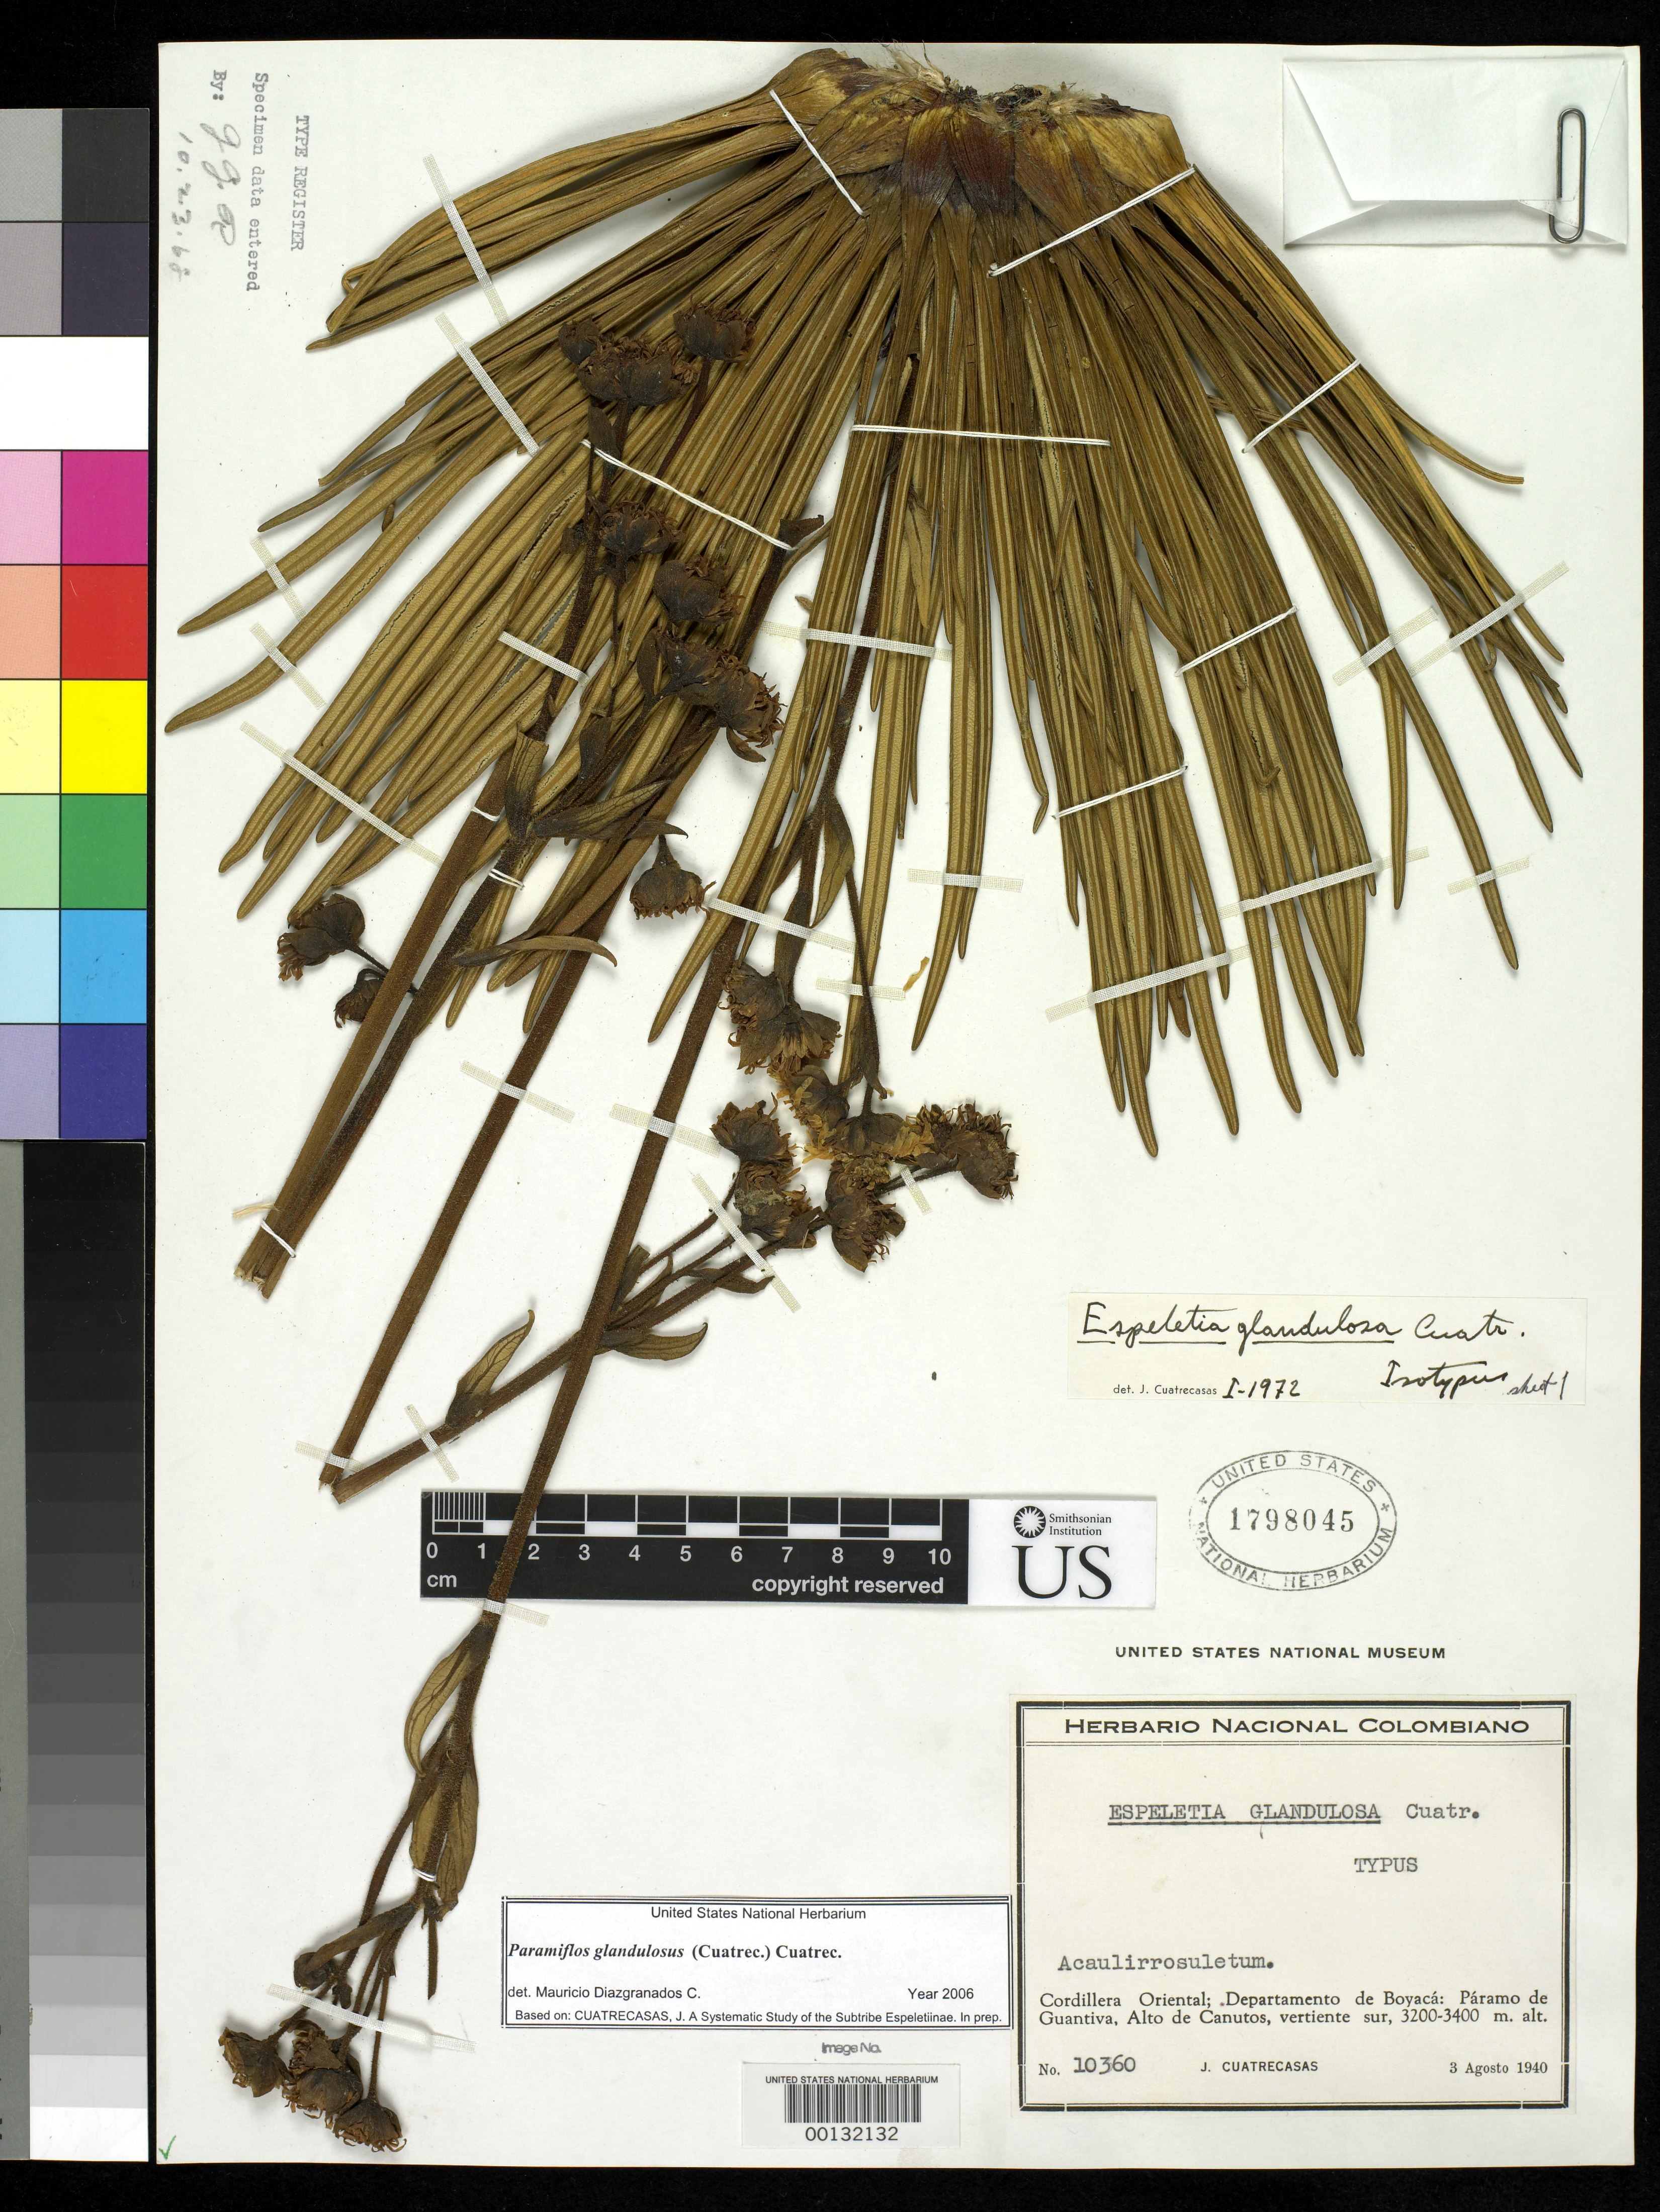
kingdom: Plantae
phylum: Tracheophyta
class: Magnoliopsida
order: Asterales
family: Asteraceae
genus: Espeletia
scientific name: Espeletia glandulosa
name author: Cuatrec.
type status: Isotype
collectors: J. Cuatrecasas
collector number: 10360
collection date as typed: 03 Aug 1940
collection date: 1940-08-03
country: Colombia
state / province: Boyacá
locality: Alto de Canutos, Páramo de Guantiva.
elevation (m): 3300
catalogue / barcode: US 1798045